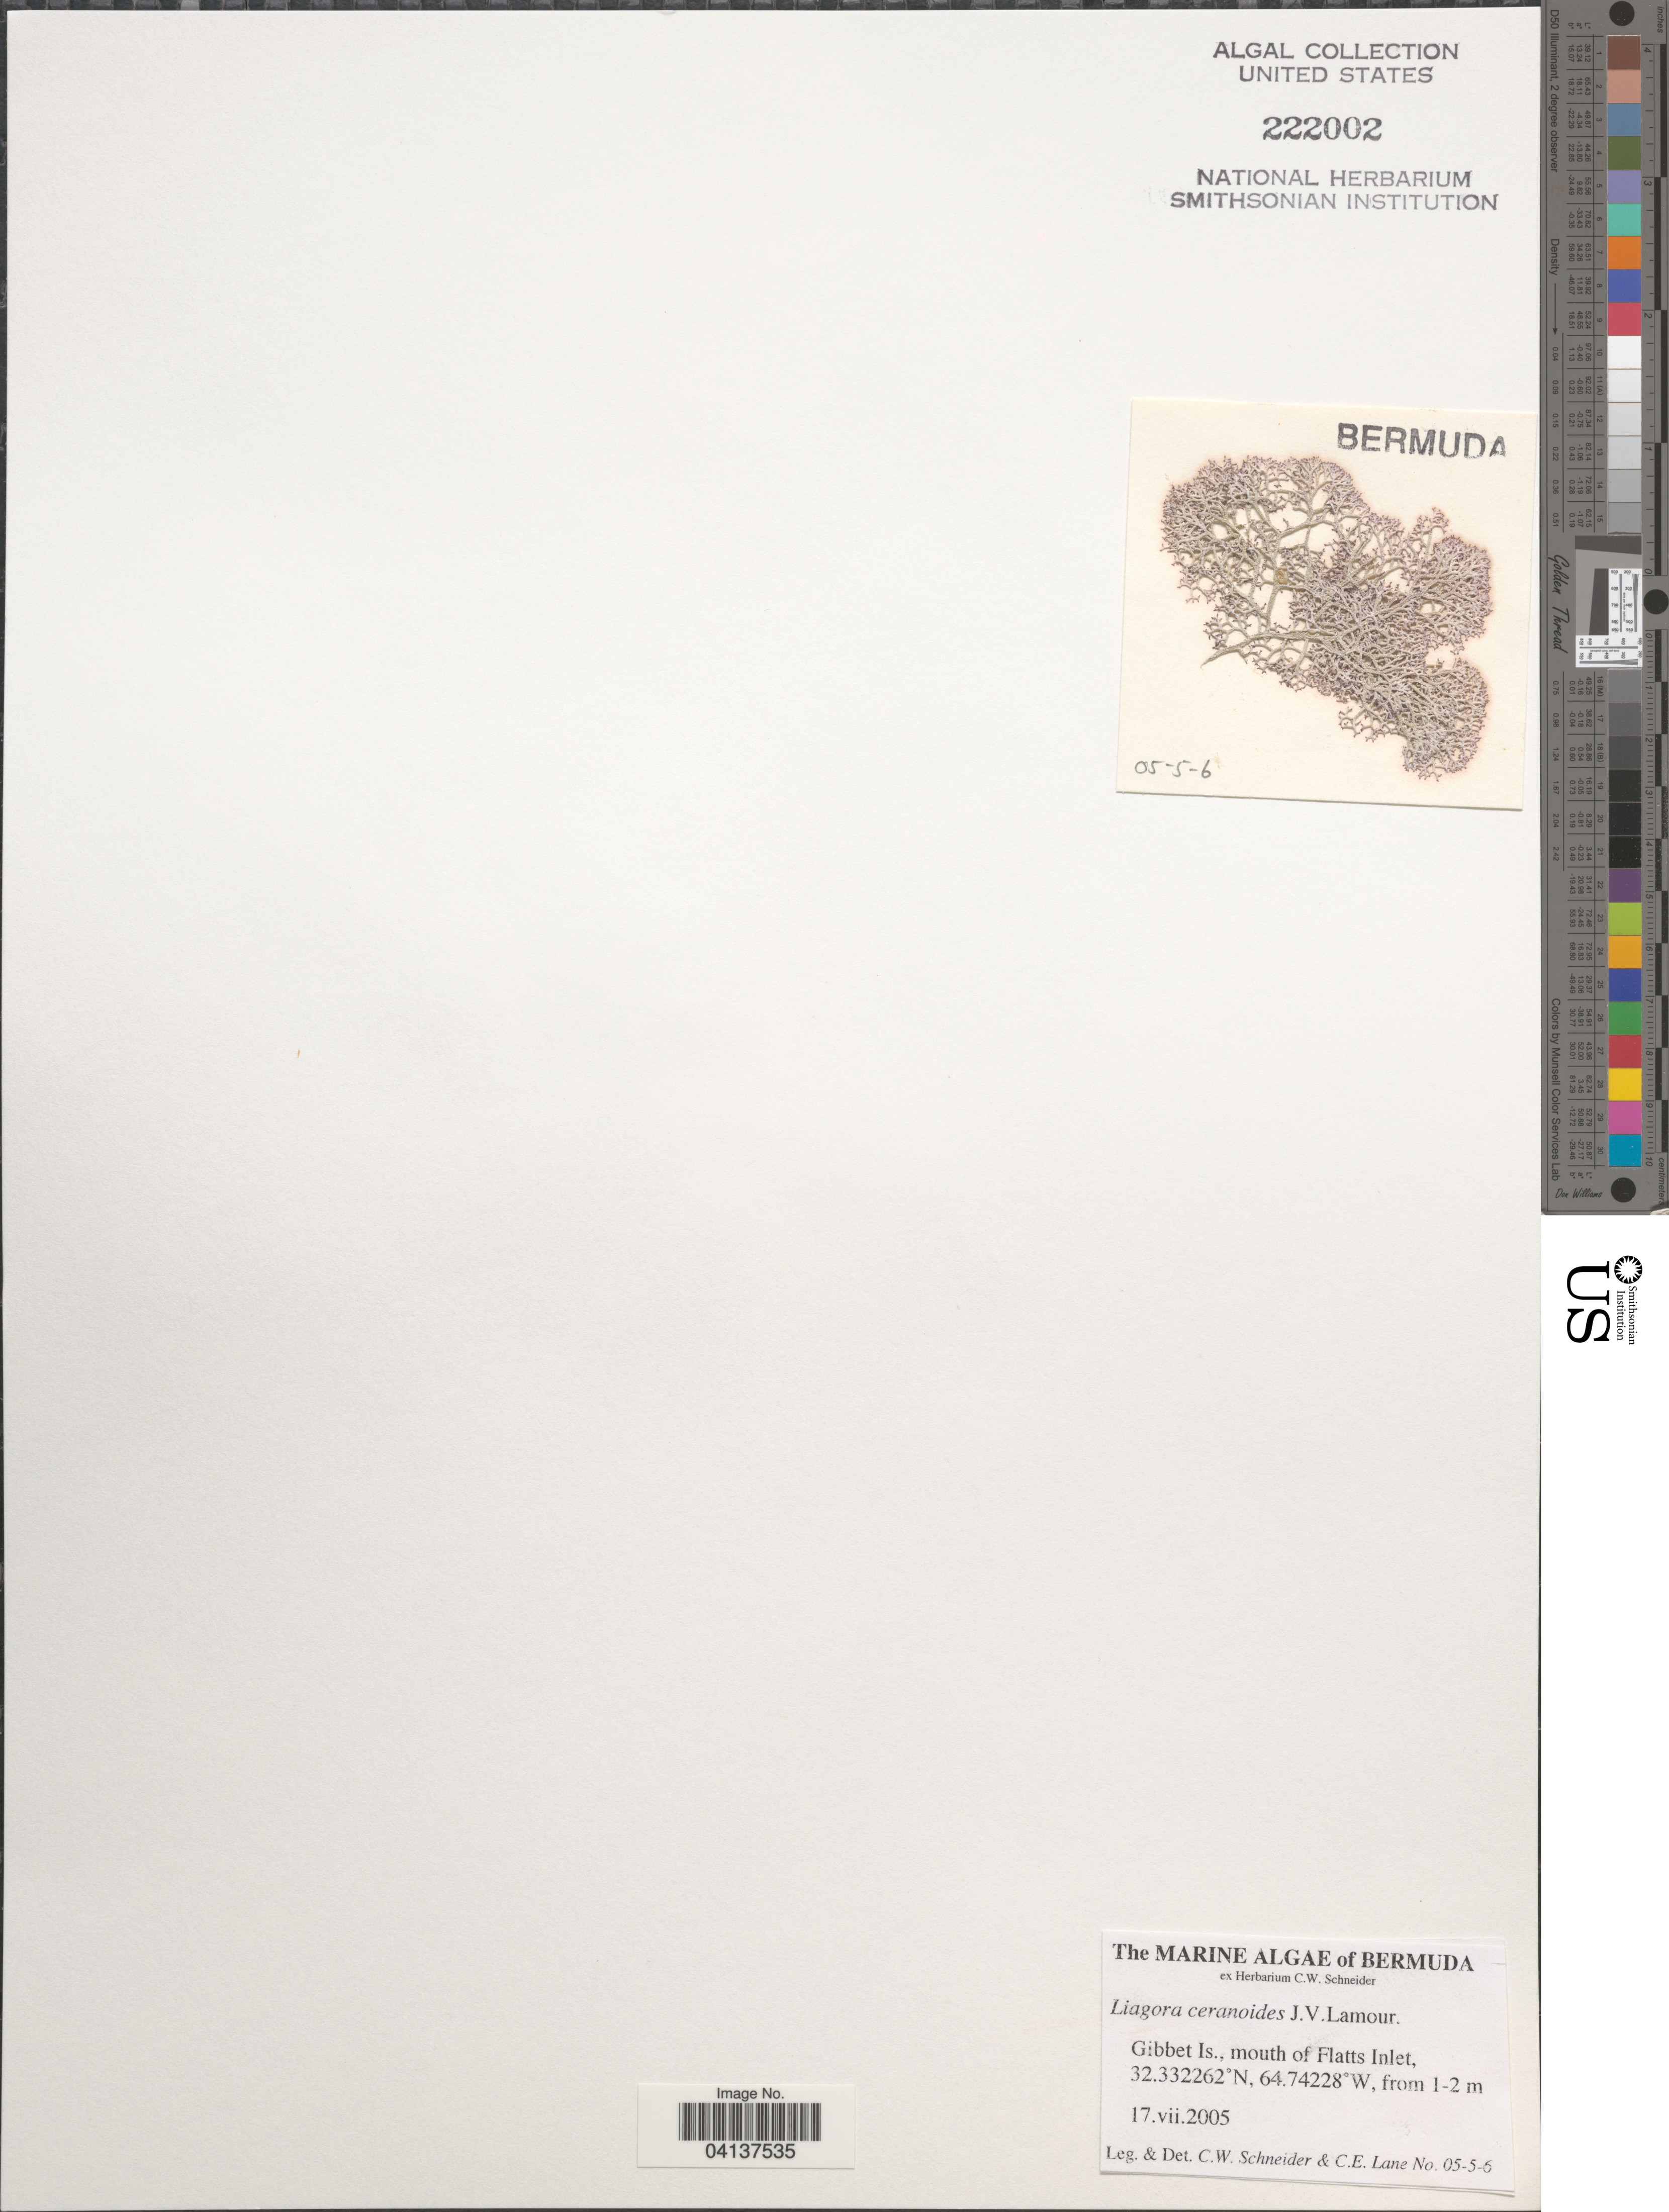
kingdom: Plantae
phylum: Rhodophyta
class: Florideophyceae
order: Nemaliales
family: Liagoraceae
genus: Liagora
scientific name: Liagora ceranoides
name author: J.V.Lamouroux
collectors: C. W.Schneider & C. E. Lane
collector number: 05-5-6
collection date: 2005-07-17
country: Bermuda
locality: Gibbet Is., mouth of Flatts Inlet.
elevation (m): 1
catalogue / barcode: US 222002